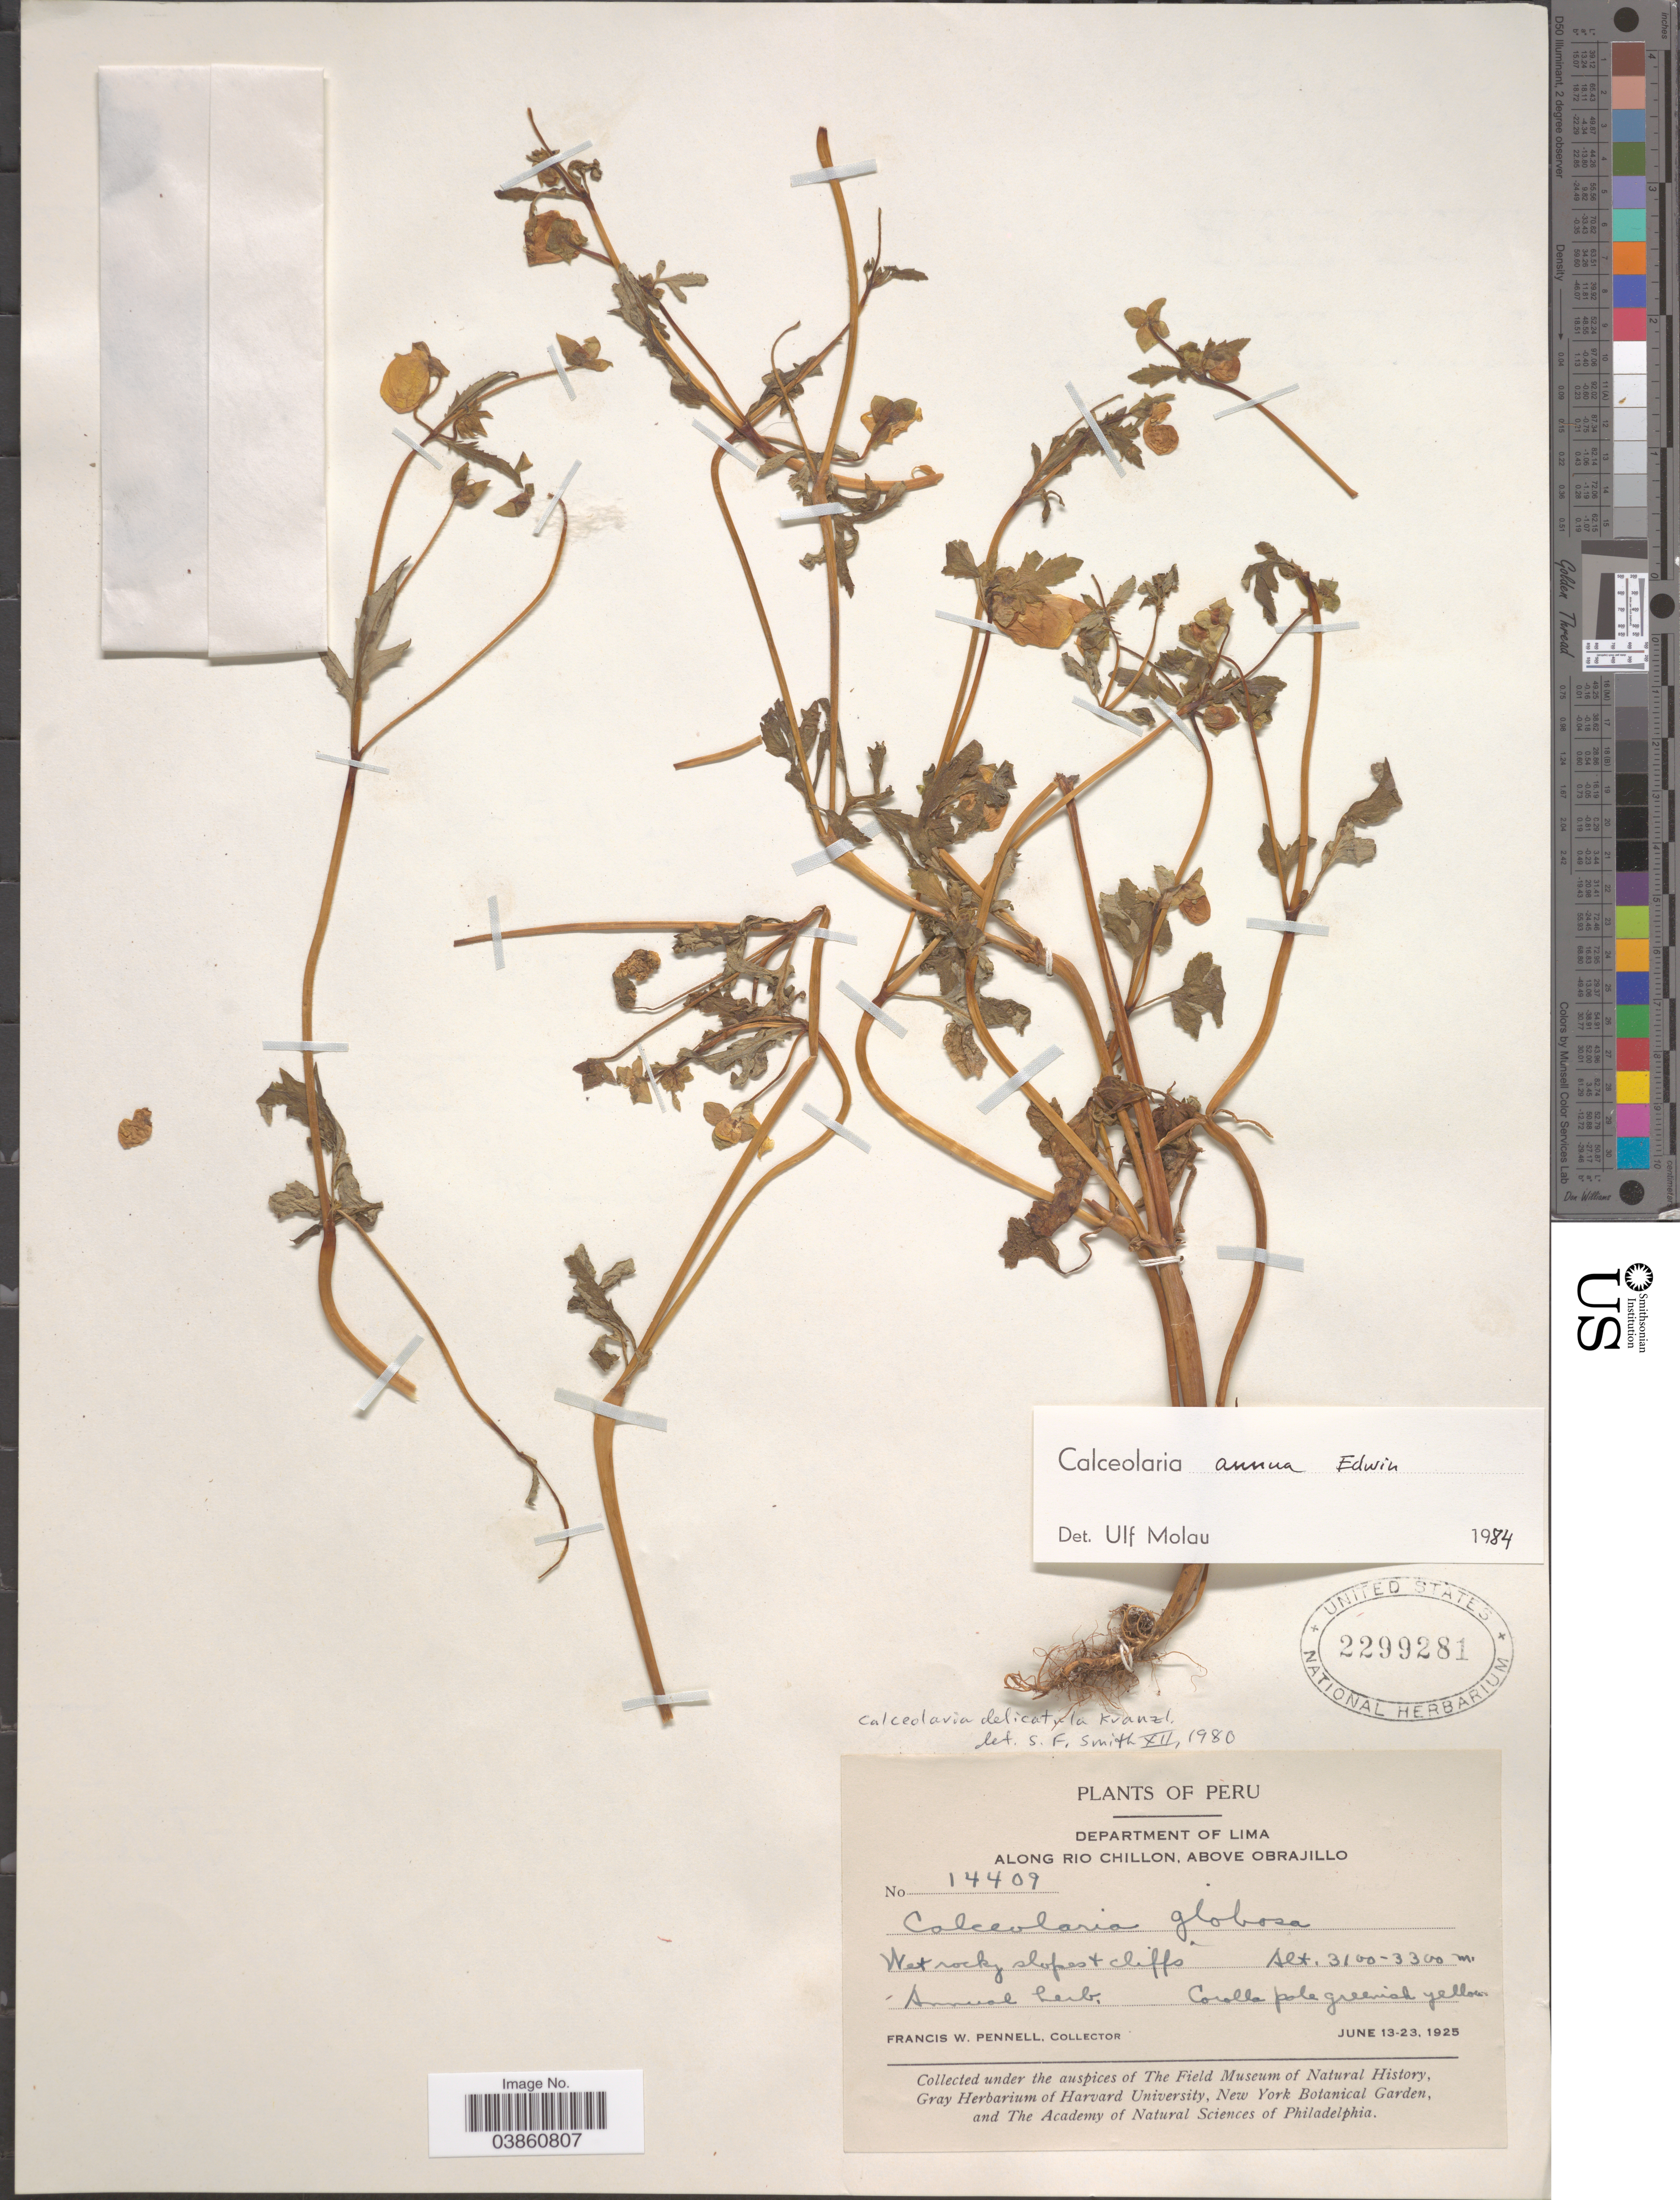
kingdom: Plantae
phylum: Tracheophyta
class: Magnoliopsida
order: Lamiales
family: Calceolariaceae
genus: Calceolaria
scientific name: Calceolaria annua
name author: Edwin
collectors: F. W. Pennell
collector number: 14409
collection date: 1925-06-13/1925-06-23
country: Peru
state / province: Lima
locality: Department of Lima. Along Rio Chillon, above Obrajillo.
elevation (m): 3100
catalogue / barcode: US 2299281